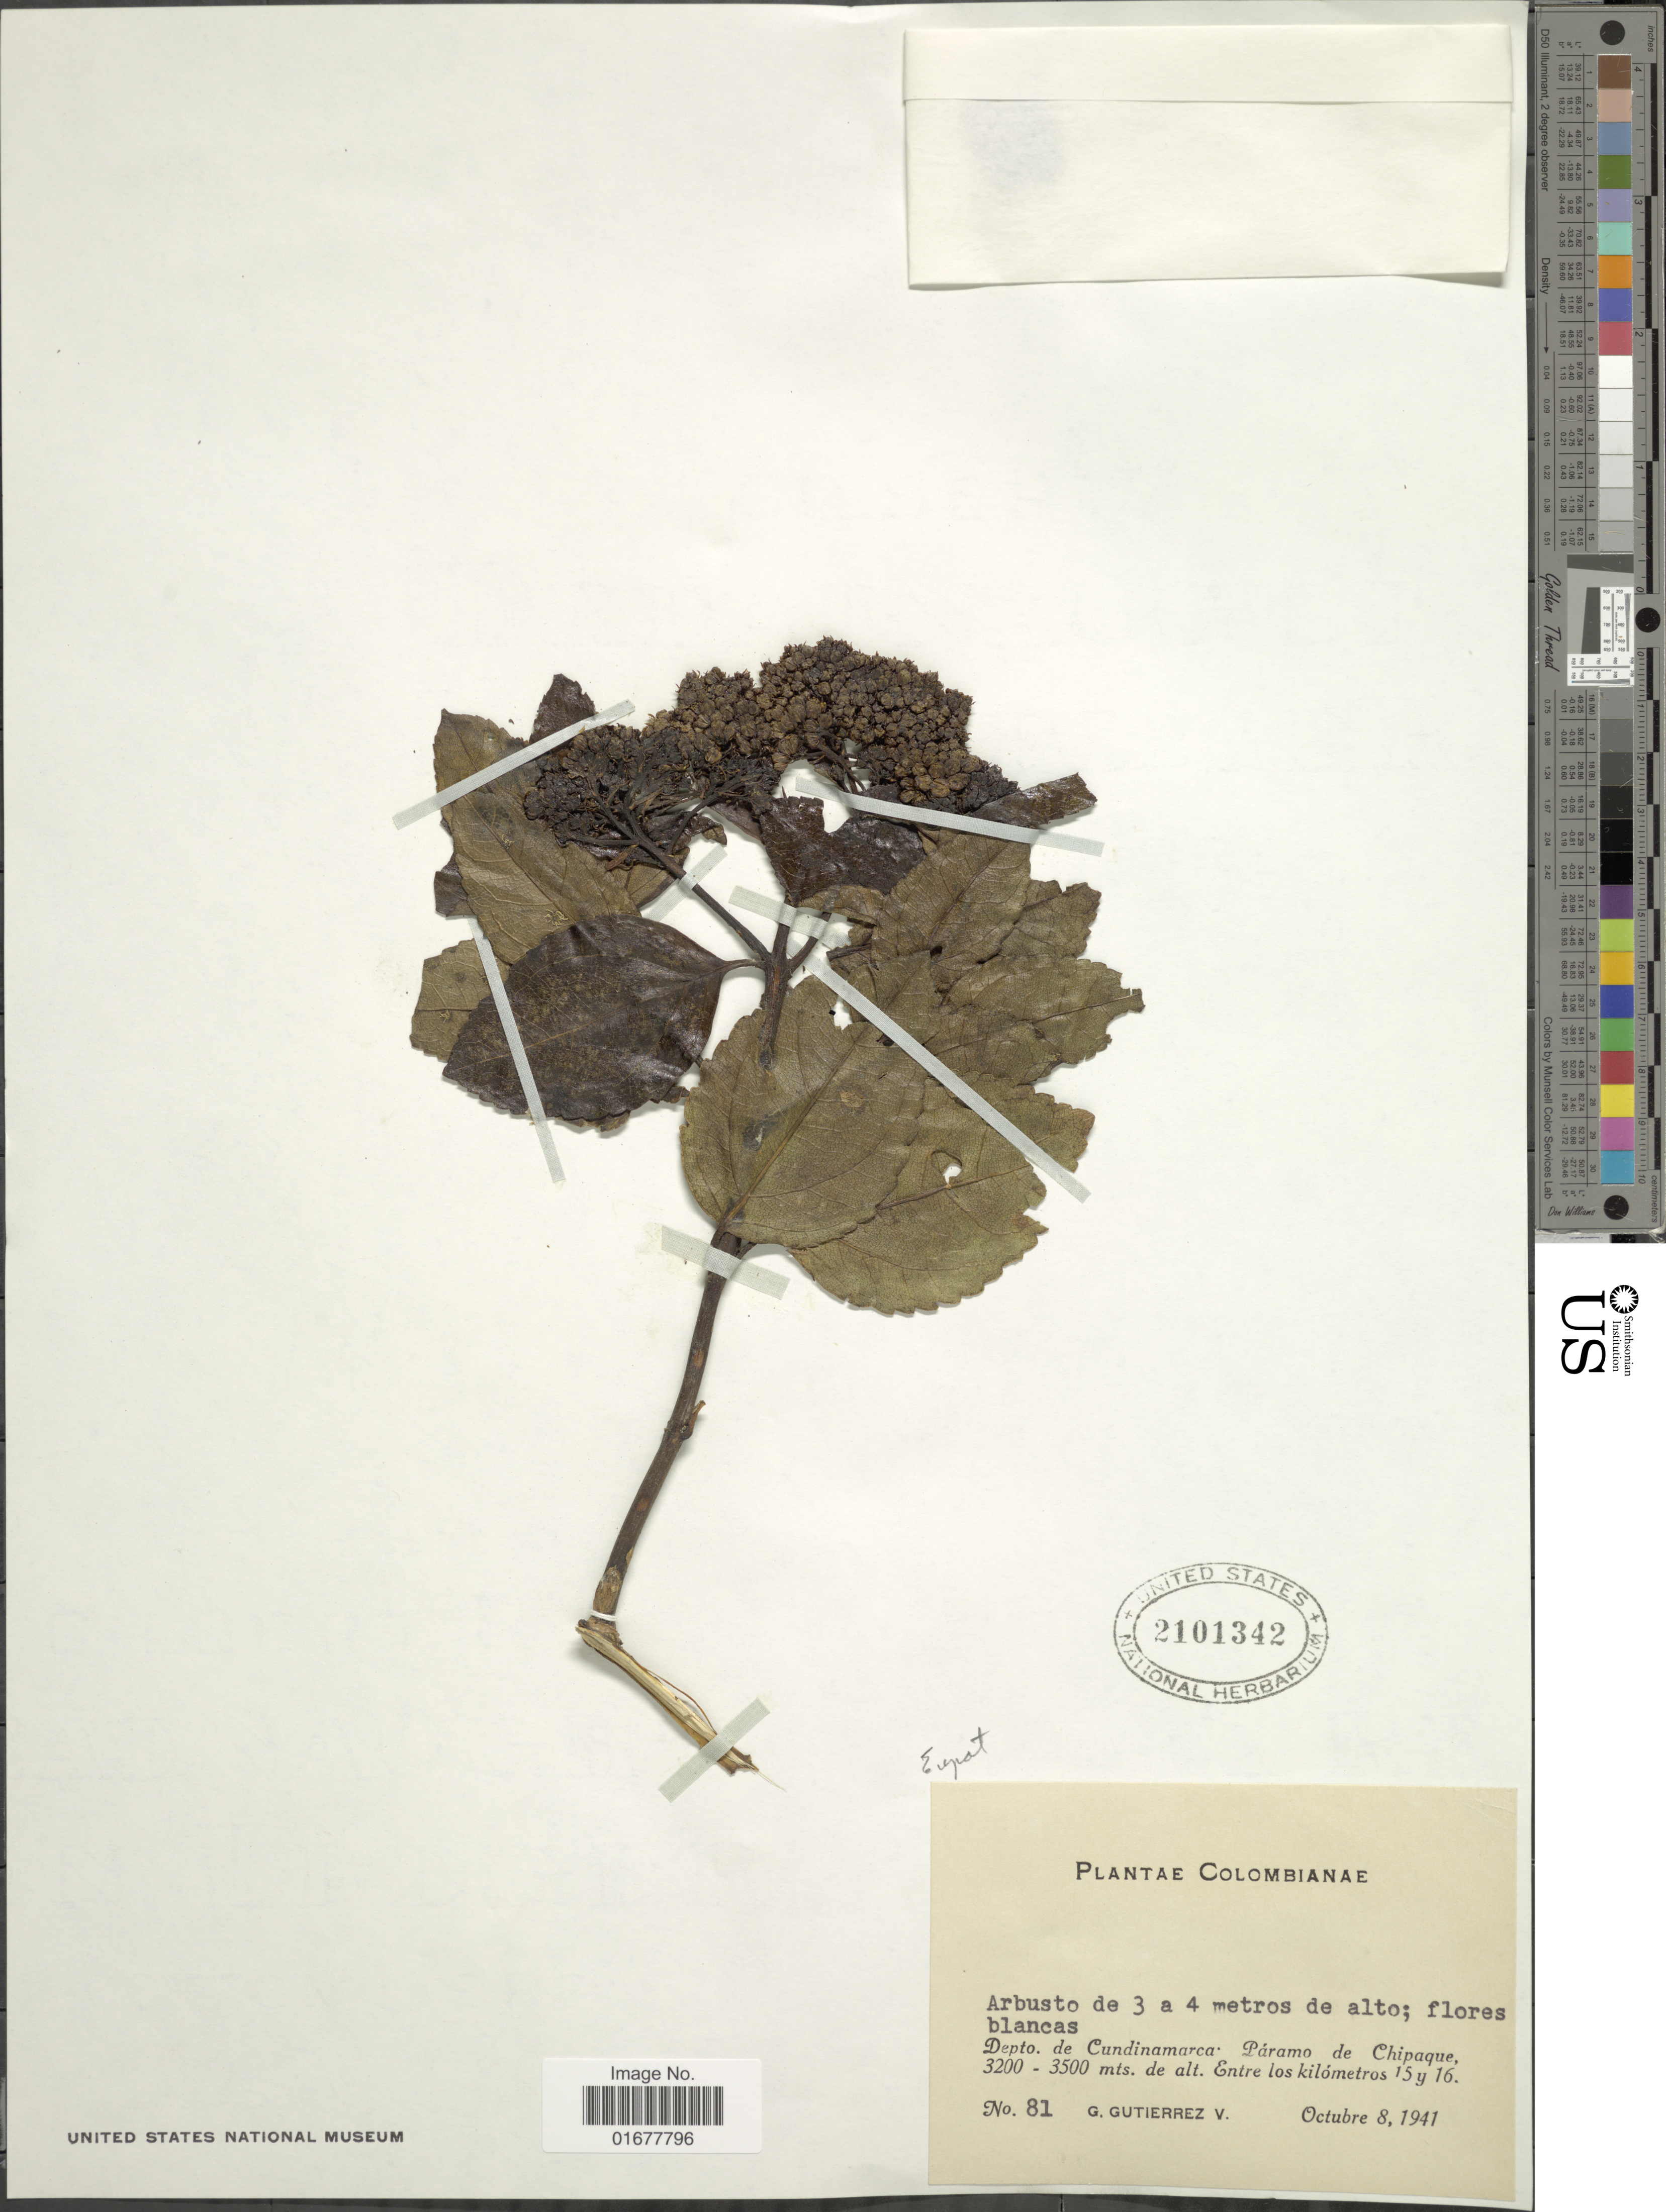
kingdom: Plantae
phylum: Tracheophyta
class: Magnoliopsida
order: Asterales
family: Asteraceae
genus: Ageratina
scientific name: Ageratina tinifolia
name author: (Kunth) R.M. King & H. Rob.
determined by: Ávila, F. A.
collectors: G. Gutiérrez V.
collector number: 81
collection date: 1941-10-08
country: Colombia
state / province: Cundinamarca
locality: Paramo de Chipaque, entre los kilometros 15 y 16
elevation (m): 3200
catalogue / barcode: US 2101342